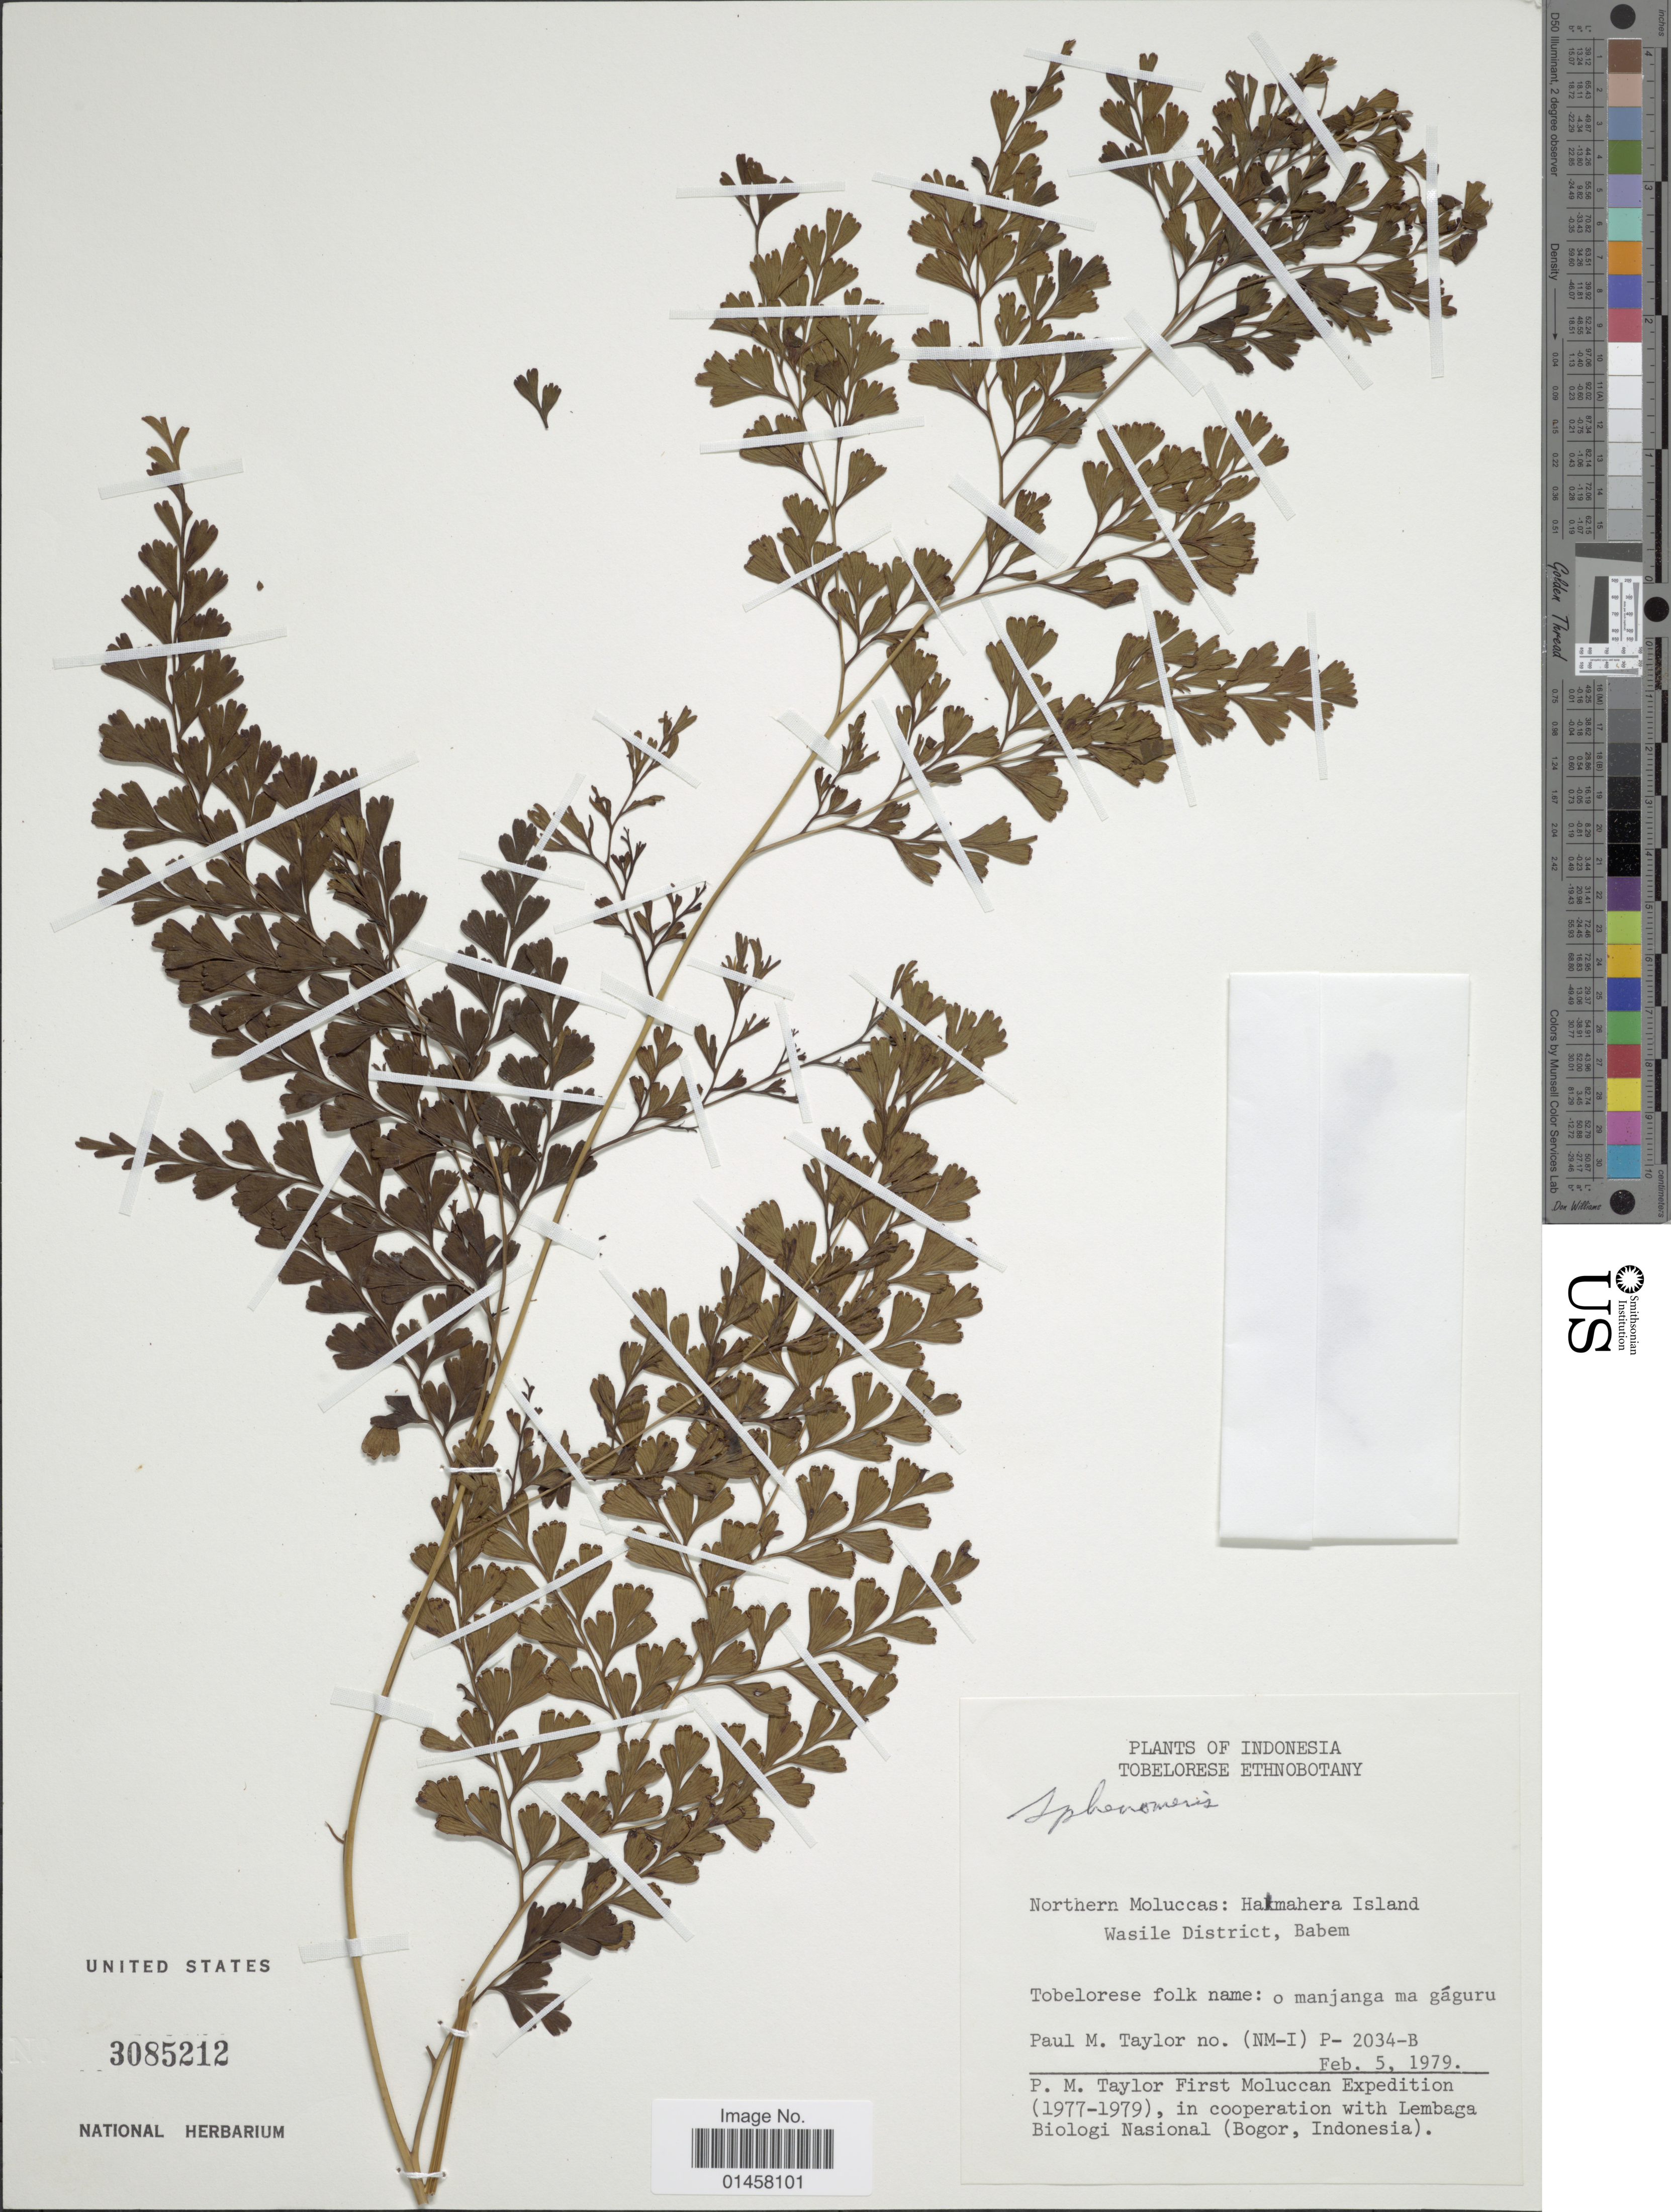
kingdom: Plantae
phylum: Tracheophyta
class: Polypodiopsida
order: Polypodiales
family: Lindsaeaceae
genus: Sphenomeris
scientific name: Sphenomeris sp.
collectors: P. M. Taylor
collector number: (NM-I)P-2034-B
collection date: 1979-02-05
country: Indonesia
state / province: Maluku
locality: Northern Moluccas: Halmahera Island, Wasile District, Babem, Tobelorese Ethnobotany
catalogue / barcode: US 3085212